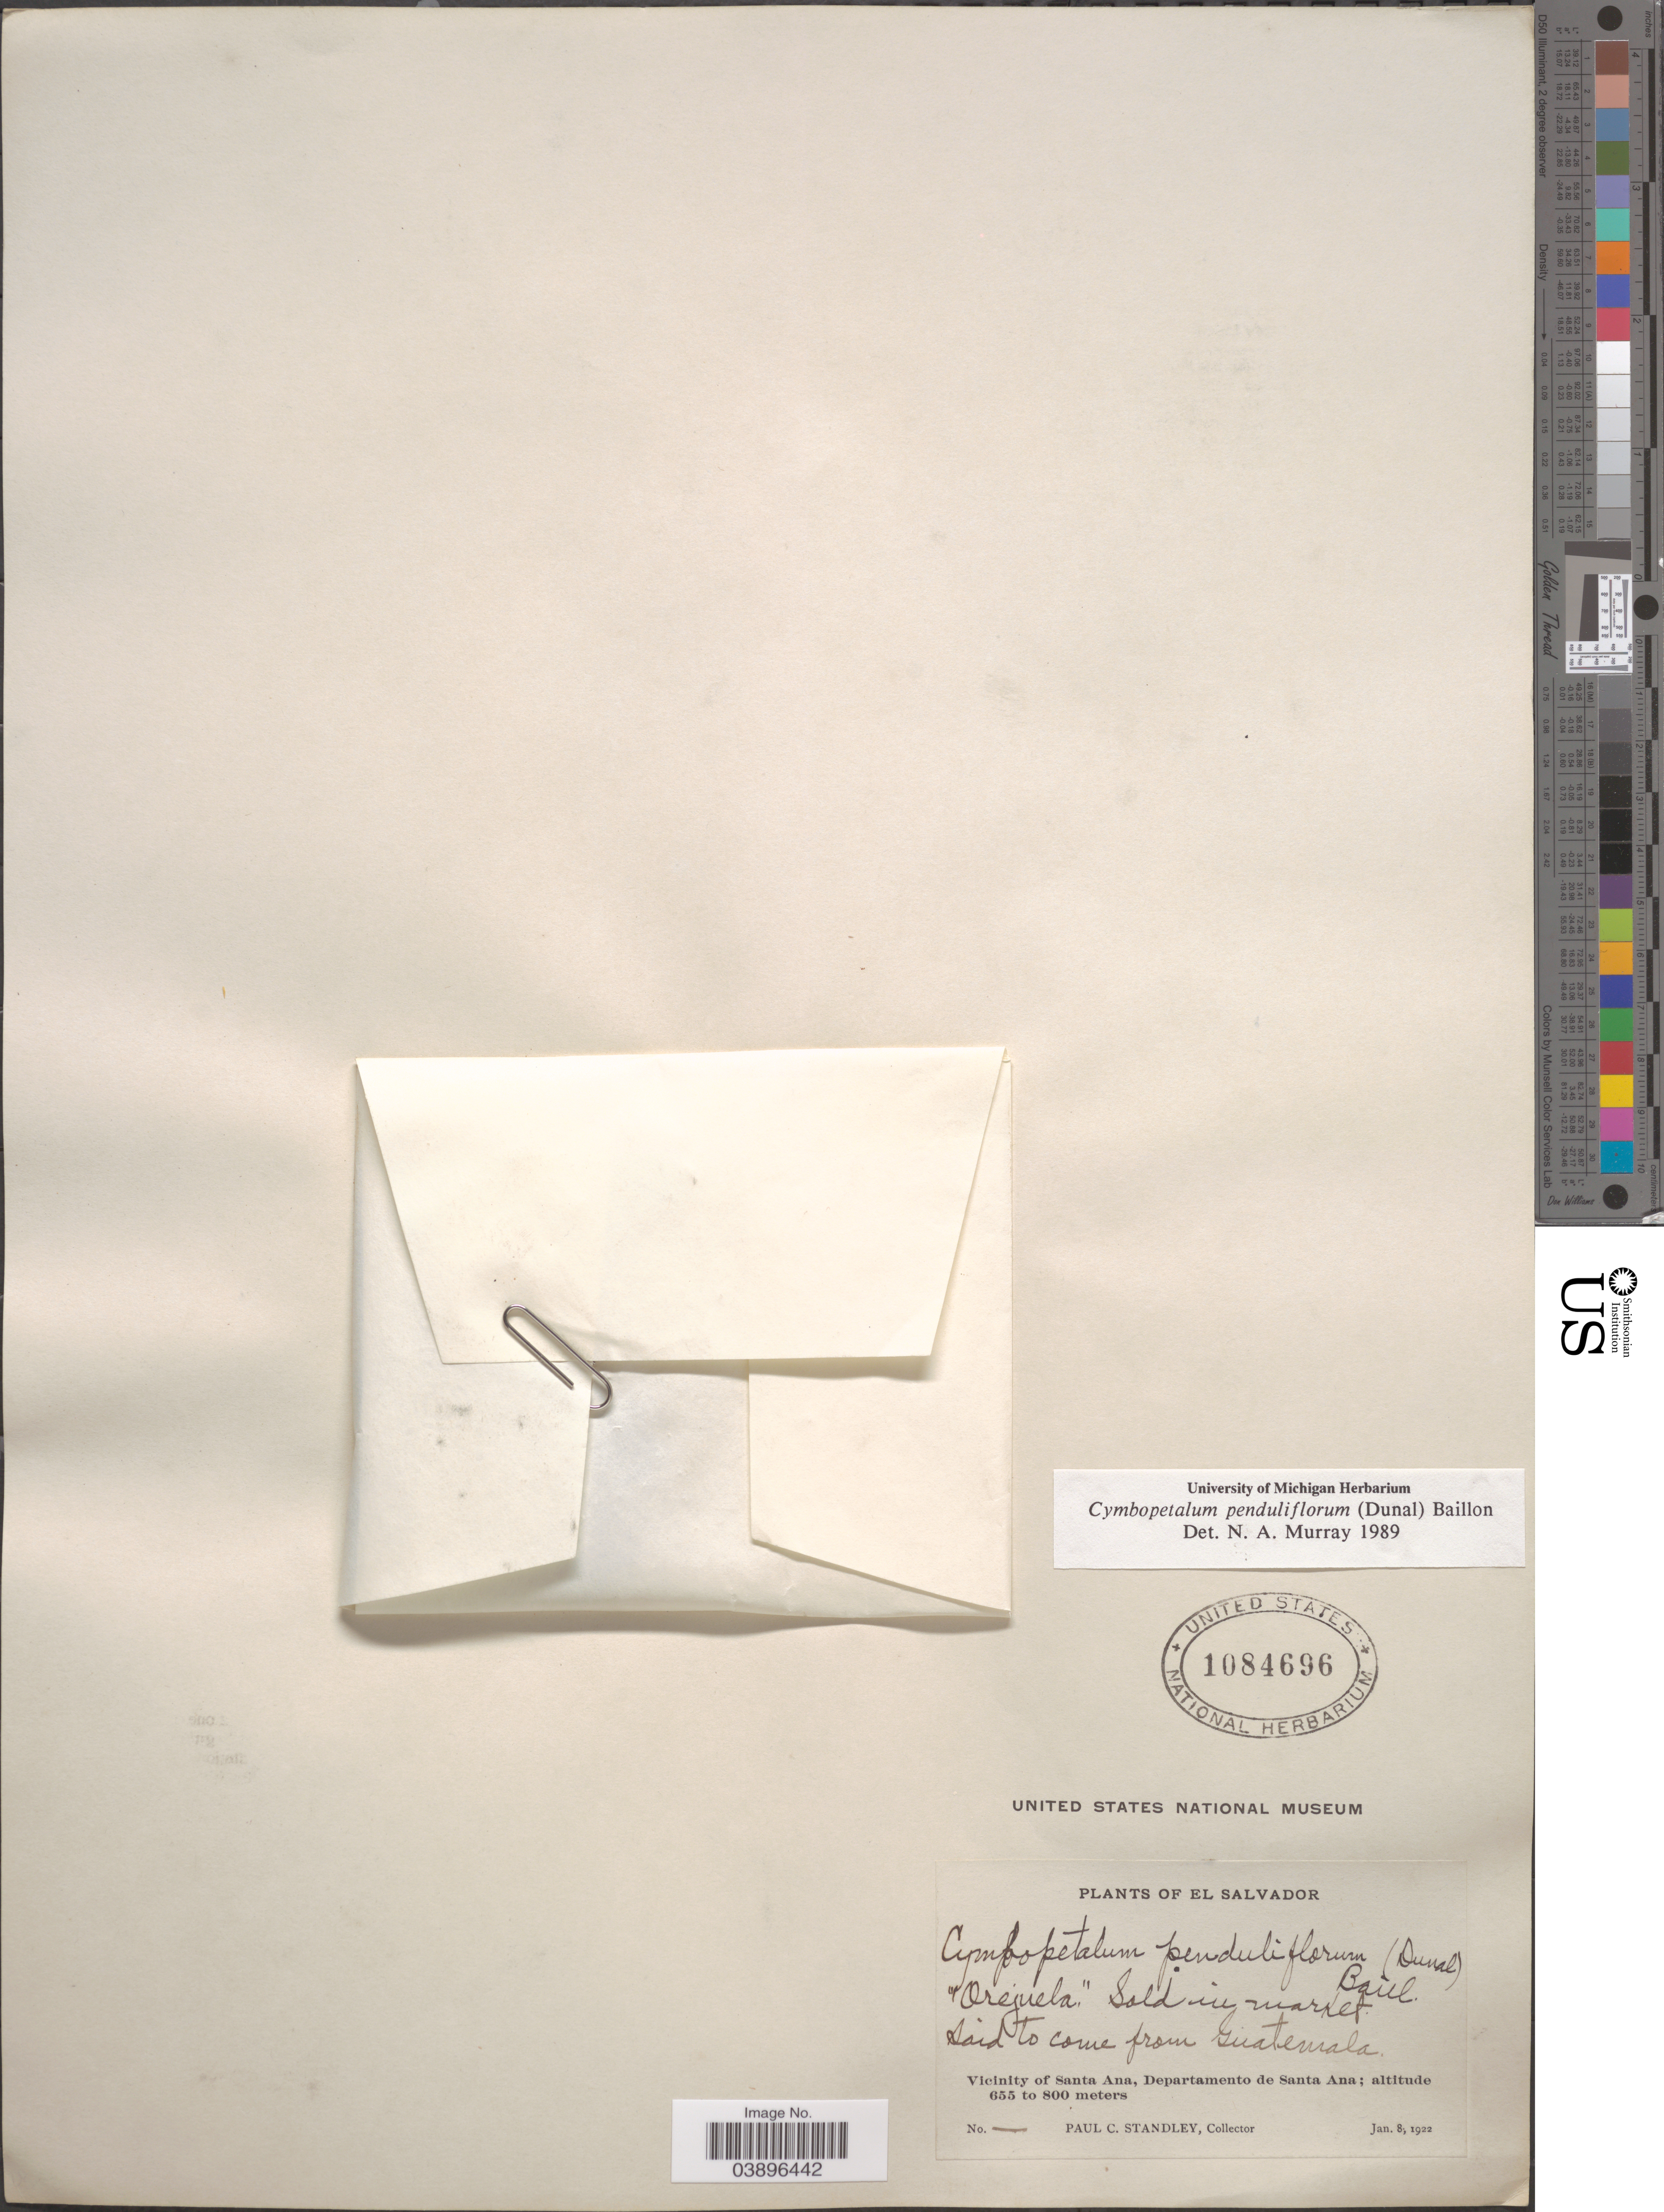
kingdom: Plantae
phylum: Tracheophyta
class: Magnoliopsida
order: Magnoliales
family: Annonaceae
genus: Cymbopetalum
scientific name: Cymbopetalum penduliflorum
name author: (Dunal) Baill.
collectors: P. C. Standley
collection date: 1922-01-08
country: El Salvador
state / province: Santa Ana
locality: Vicinity of Santa Ana, Departamento de Santa Ana.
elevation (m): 655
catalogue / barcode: US 1084696